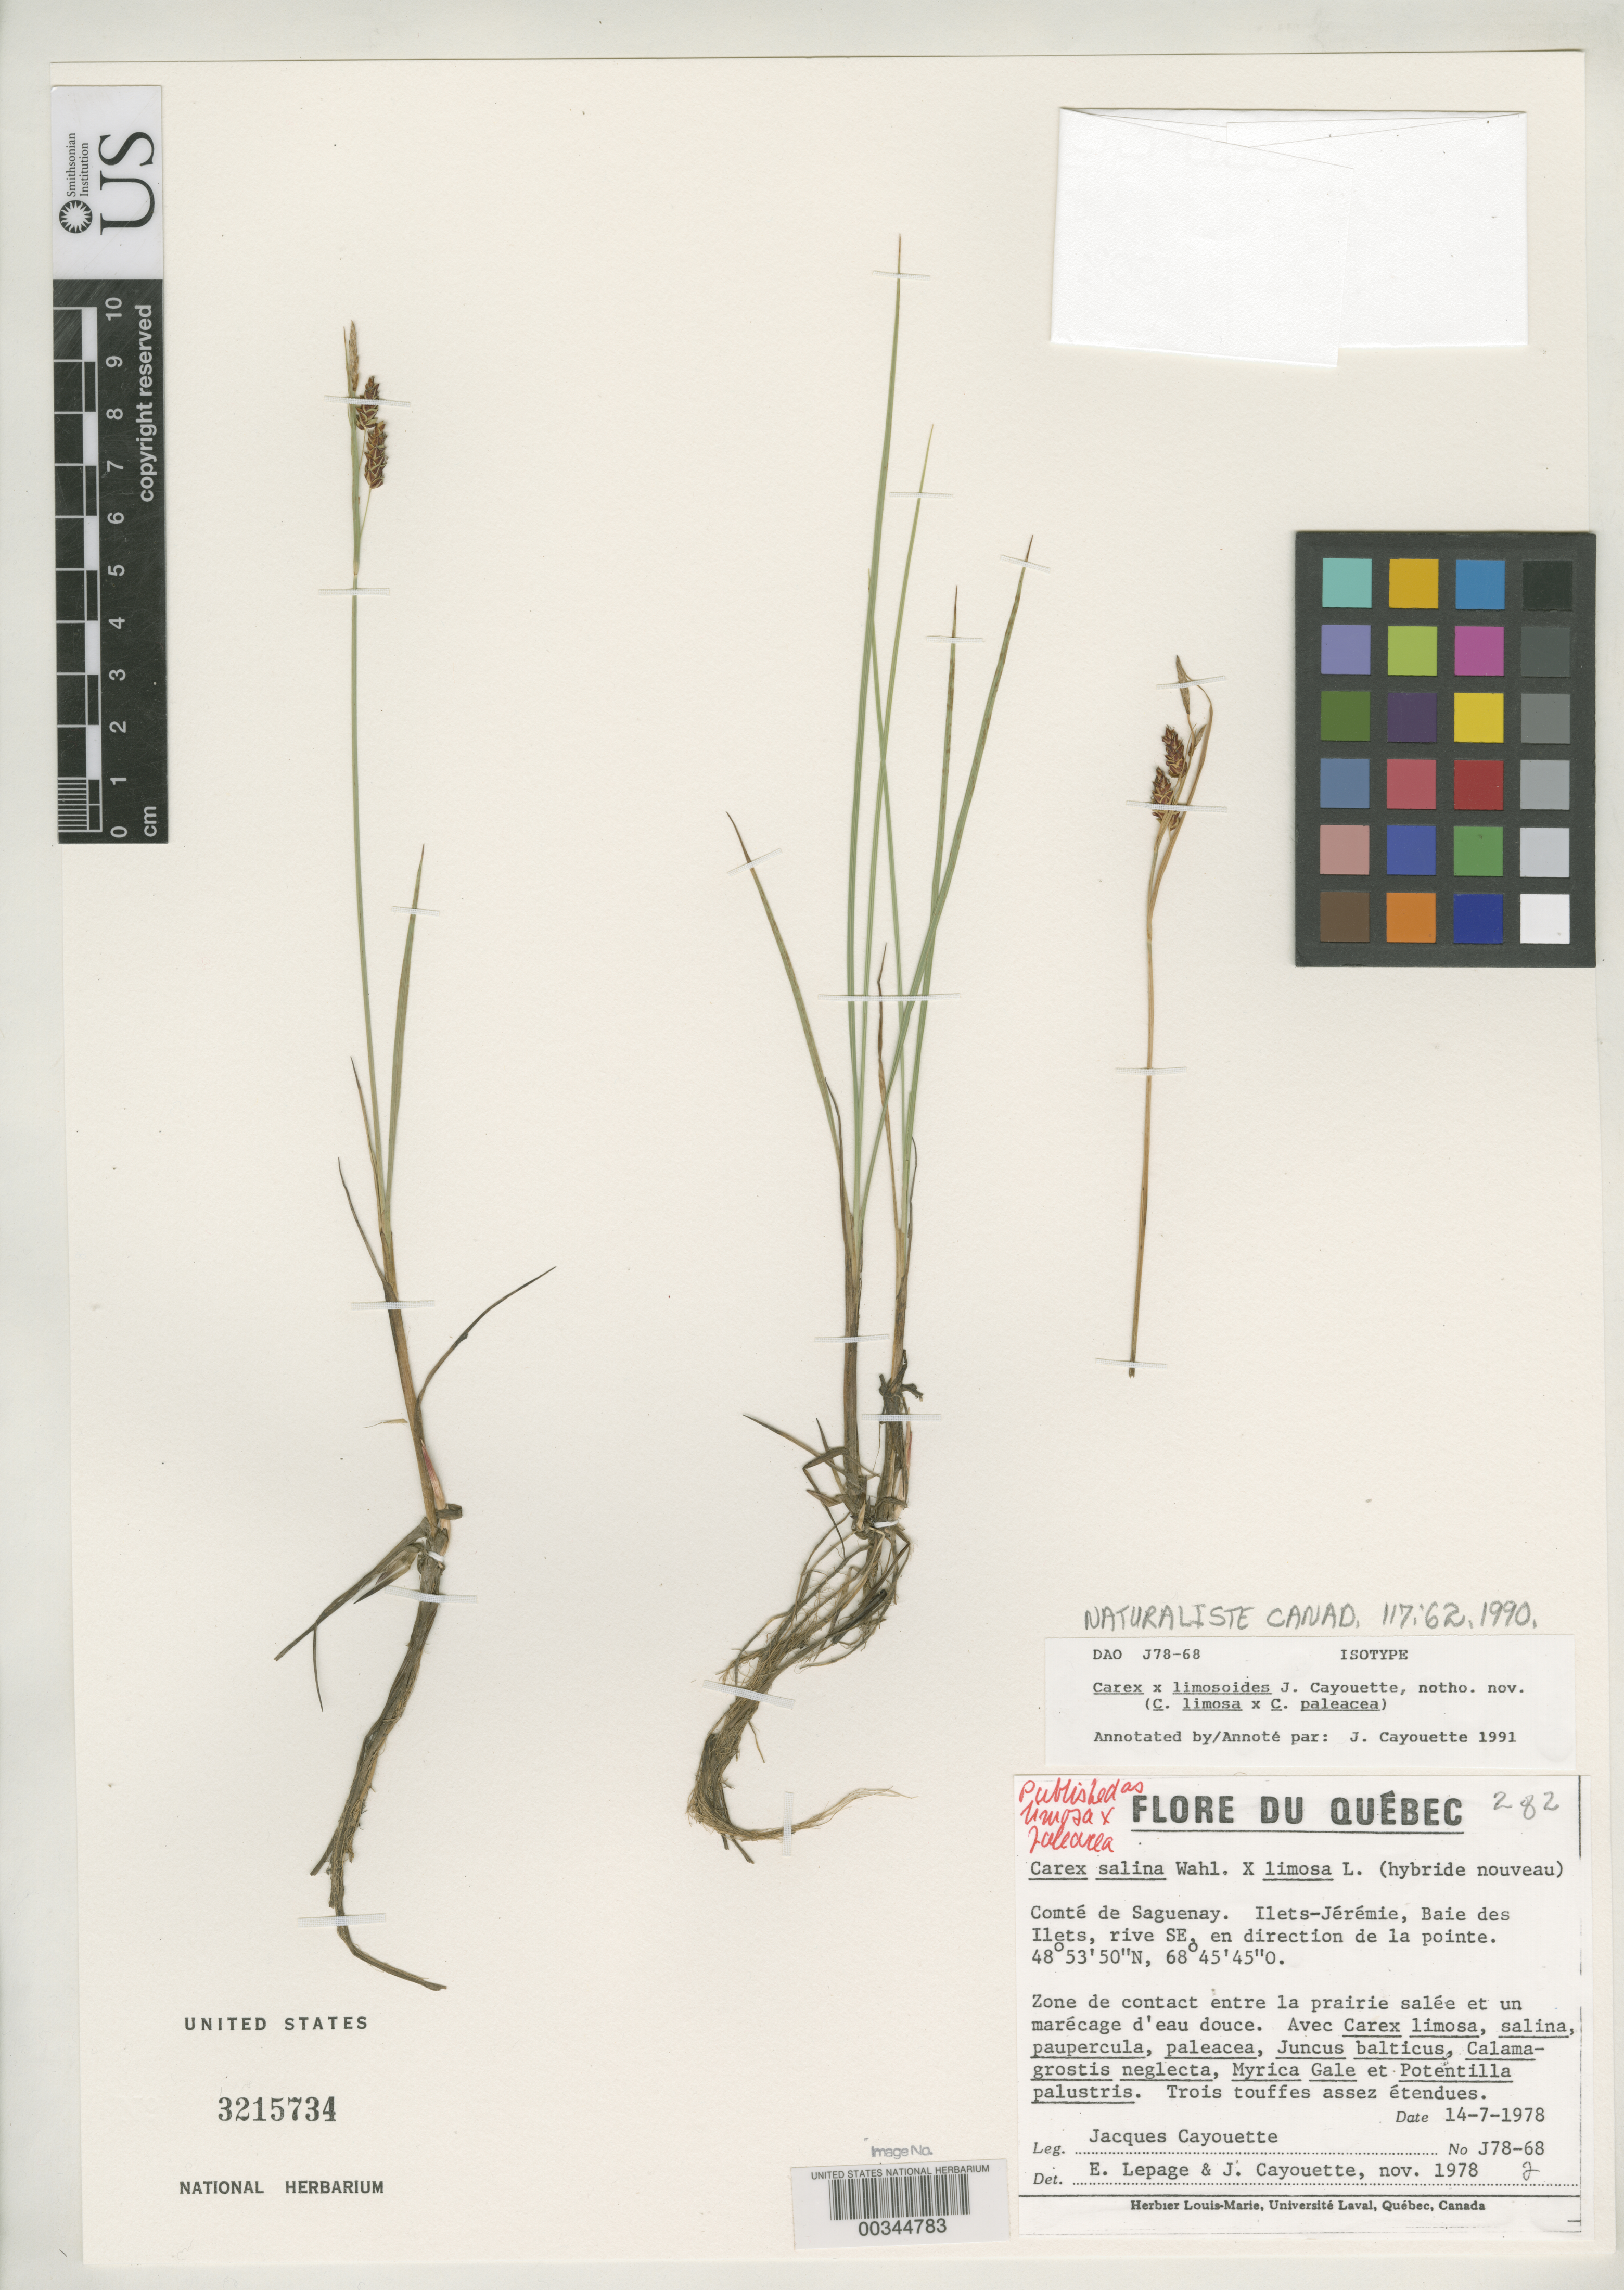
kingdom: Plantae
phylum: Tracheophyta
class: Liliopsida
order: Poales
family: Cyperaceae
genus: Carex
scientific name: Carex x limosoides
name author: Cayouette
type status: Isotype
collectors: J. Cayouette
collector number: J 78-68-2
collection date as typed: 14 Jul 1978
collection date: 1978-07-14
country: Canada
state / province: Quebec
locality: Comte de Saguenay, Ilets-Jeremie, Baie desilets, rive Se, en direction de la pointe.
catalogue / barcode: US 3215734